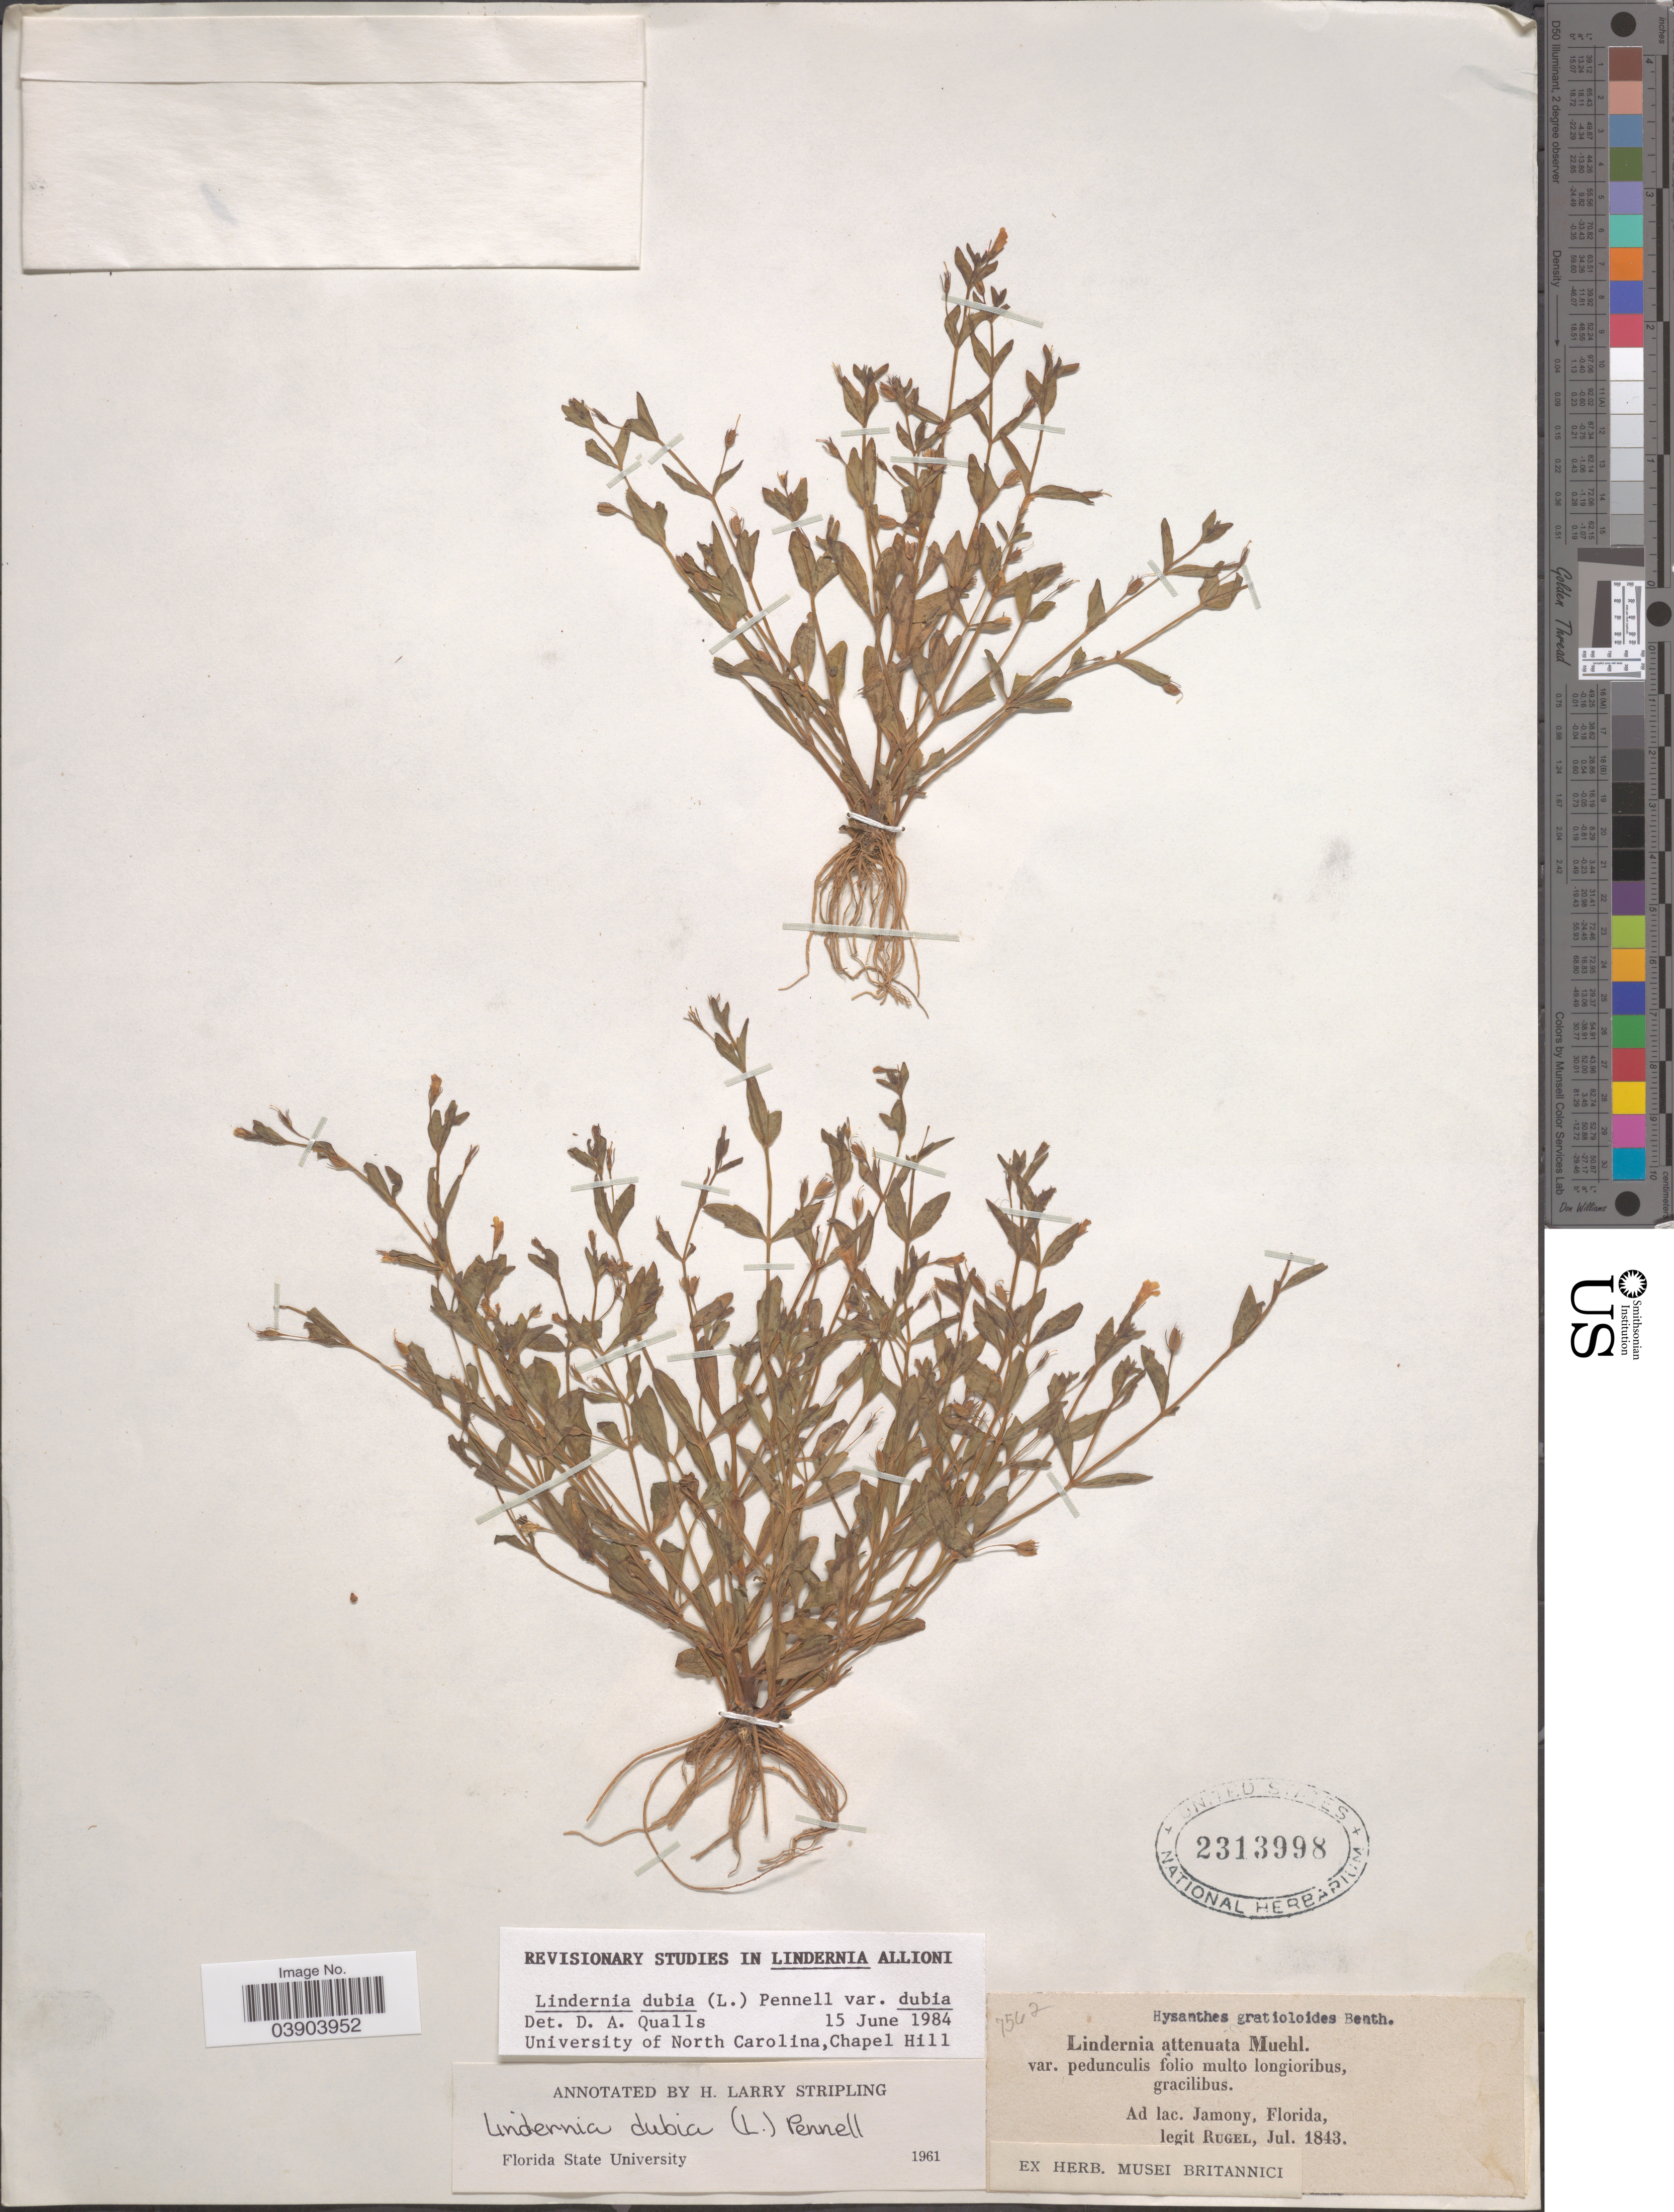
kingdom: Plantae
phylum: Tracheophyta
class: Magnoliopsida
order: Lamiales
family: Linderniaceae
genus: Lindernia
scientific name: Lindernia dubia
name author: (L.) Pennell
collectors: Rugel, --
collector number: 7542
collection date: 1843-07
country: United States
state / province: Florida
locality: Ad lac. Jamony.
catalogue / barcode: US 2313998